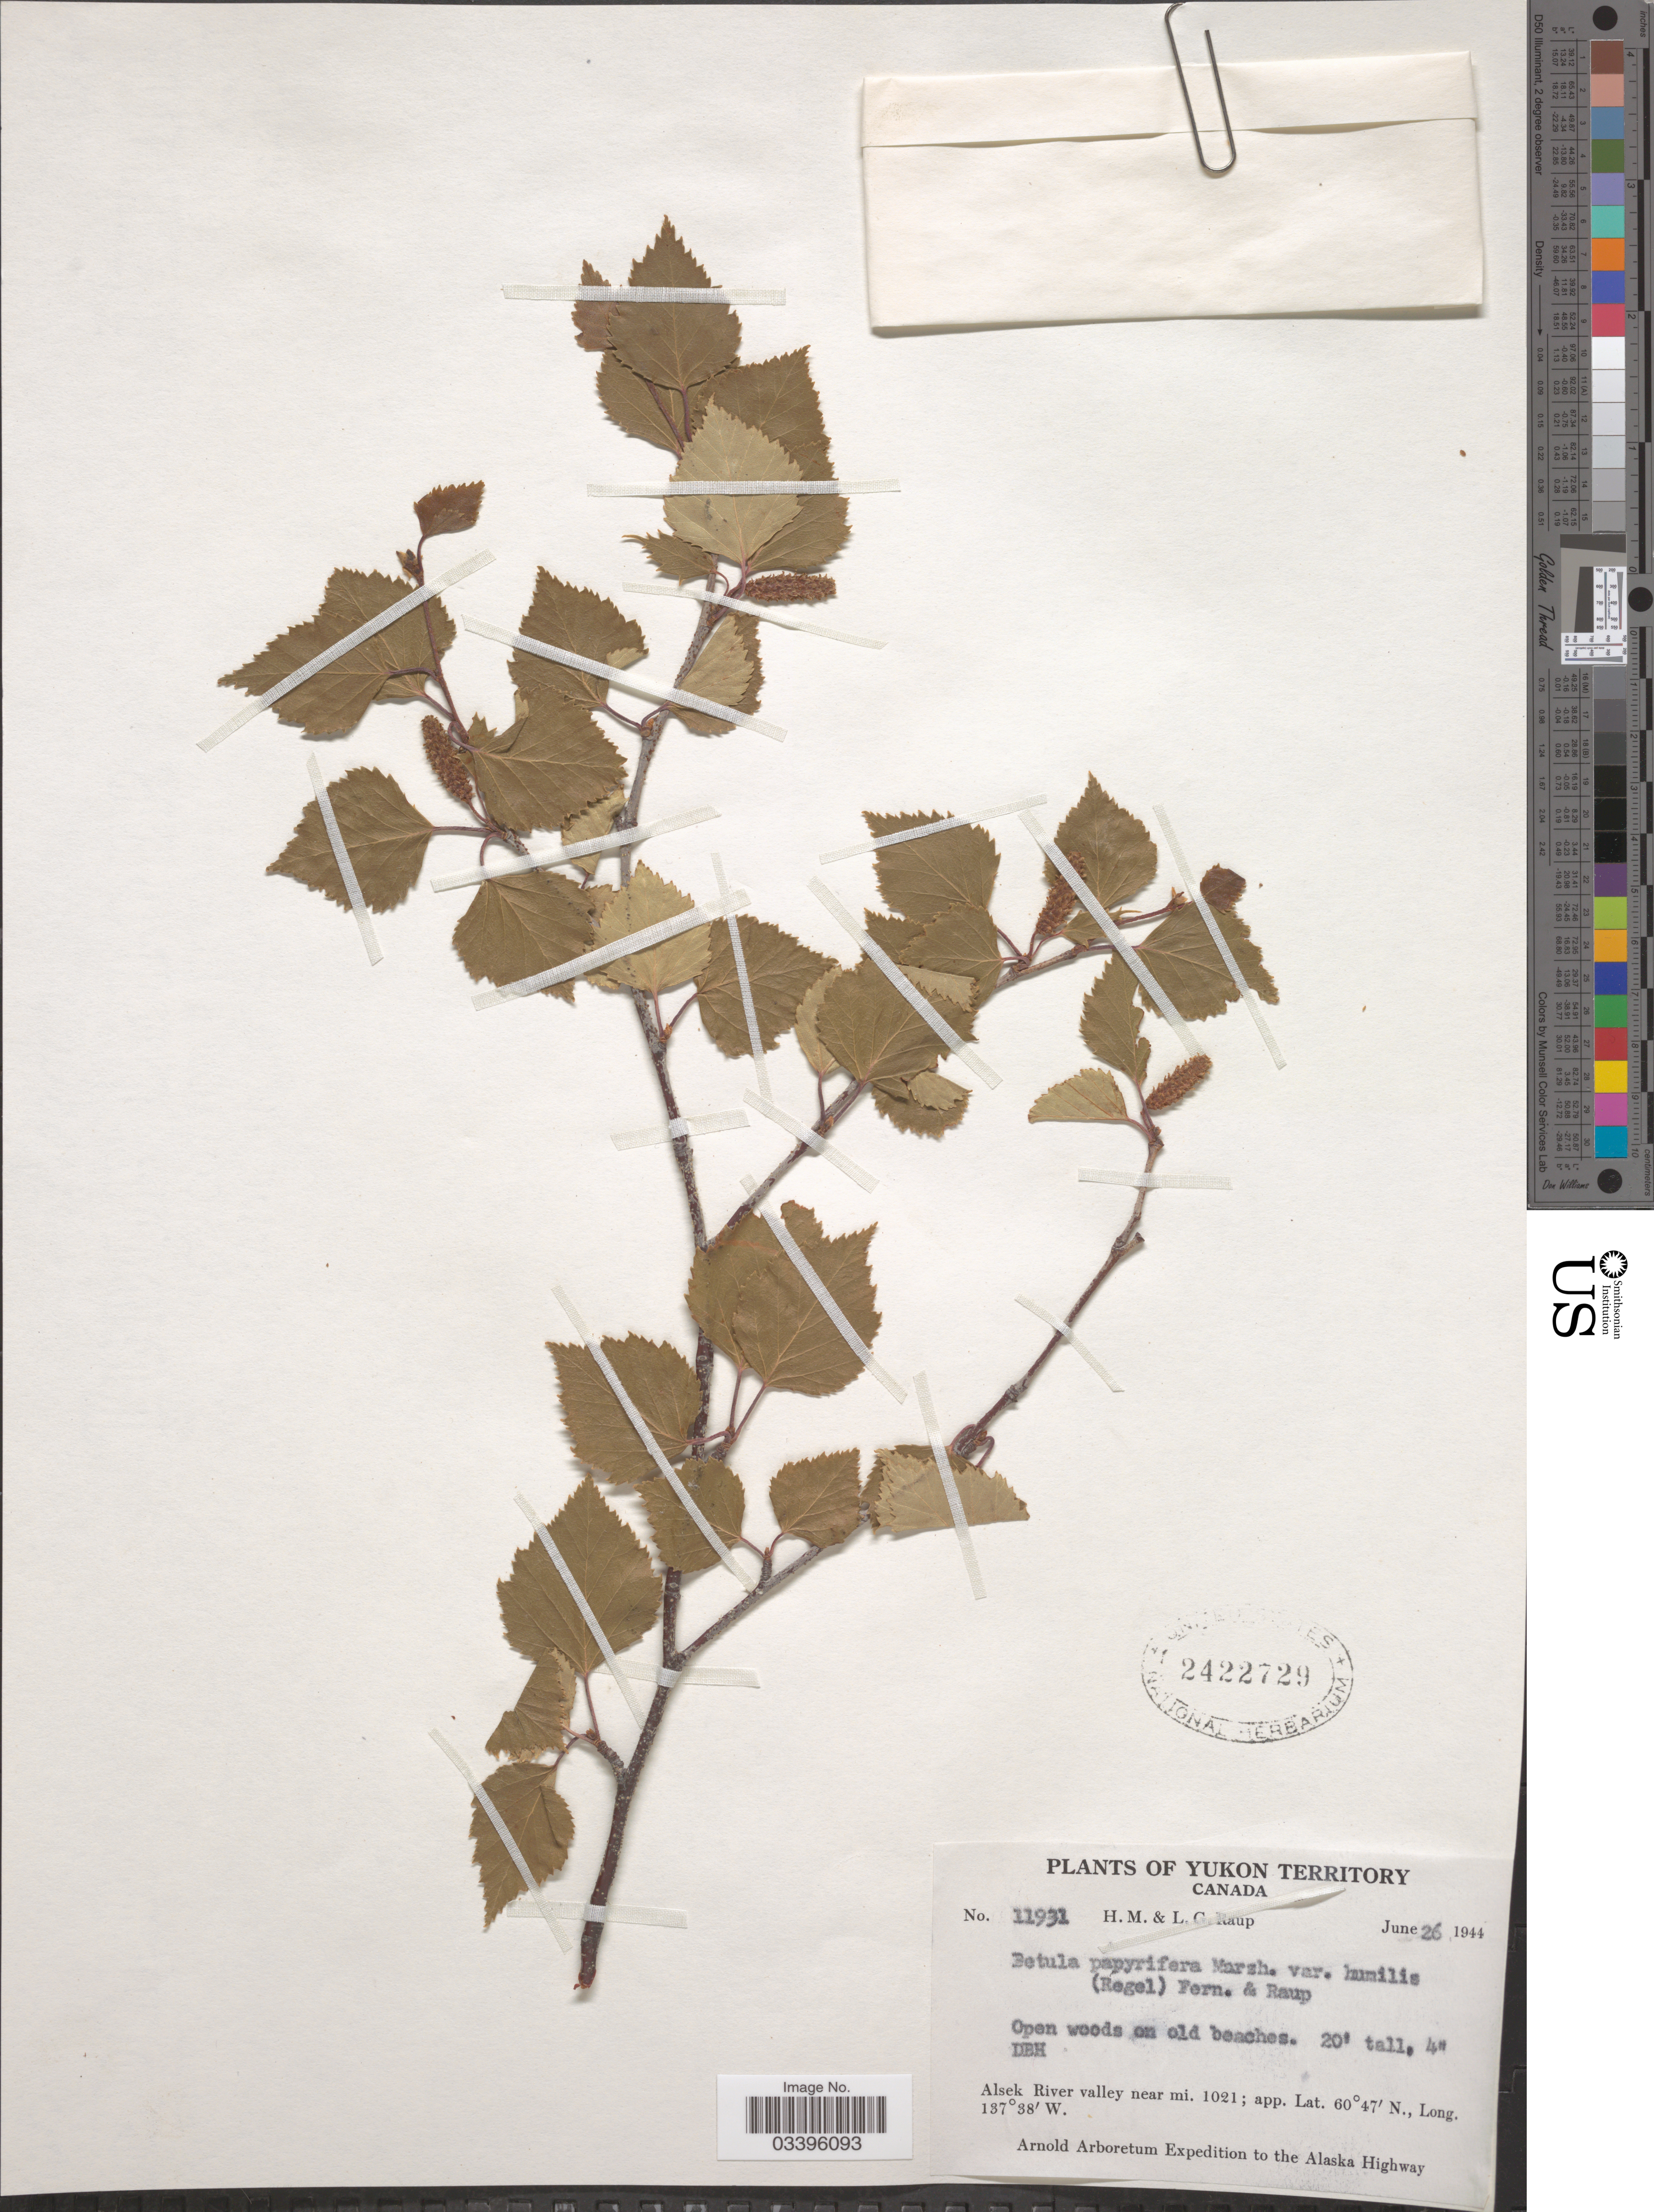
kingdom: Plantae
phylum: Tracheophyta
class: Magnoliopsida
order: Fagales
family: Betulaceae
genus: Betula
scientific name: Betula neoalaskana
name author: Sarg.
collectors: H. Raup & L. Raup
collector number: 11931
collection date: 1944-06-26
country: Canada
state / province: Yukon Territory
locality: Alsek River valley near mi. 1021. The Alaska Highway.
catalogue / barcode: US 2422729